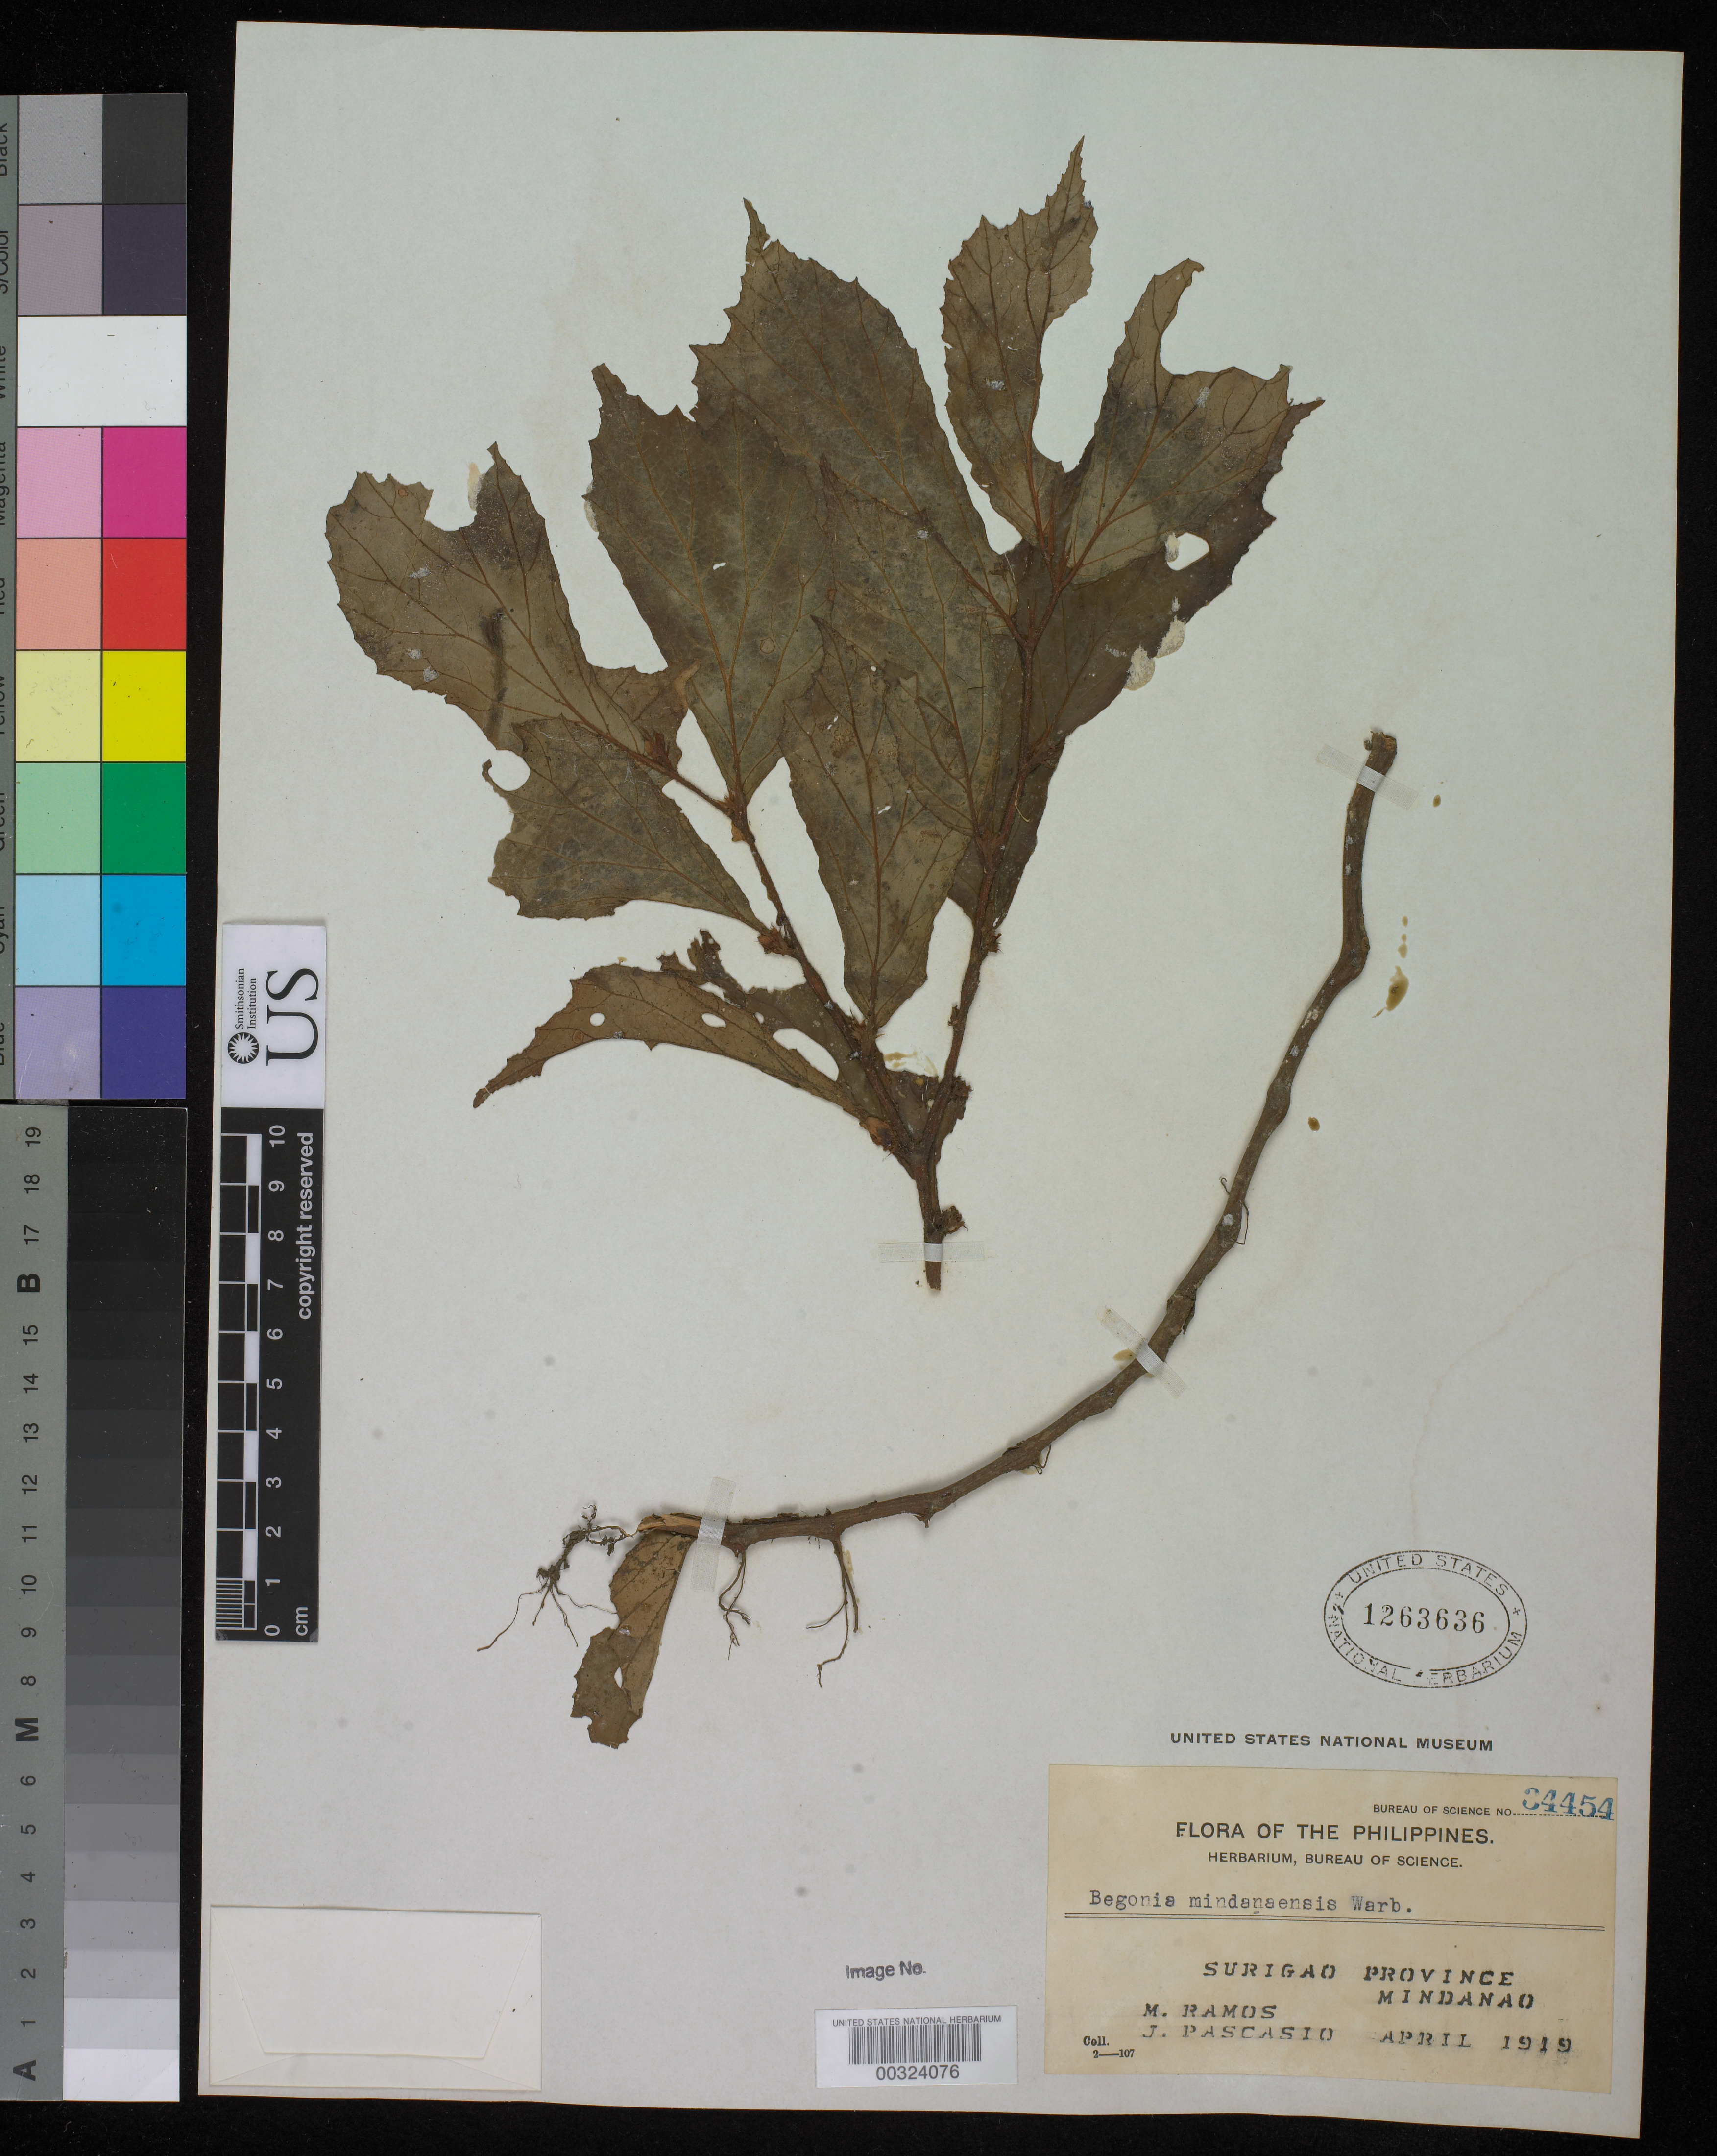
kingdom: Plantae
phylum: Tracheophyta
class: Magnoliopsida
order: Cucurbitales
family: Begoniaceae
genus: Begonia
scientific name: Begonia mindanaensis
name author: Warb.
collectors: M. Ramos & J. Pascasio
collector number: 34454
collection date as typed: Apr 1919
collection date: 1919-04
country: Philippines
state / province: Caraga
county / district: Surigao del Norte / Surigao del Sur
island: Mindanao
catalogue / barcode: US 1263636